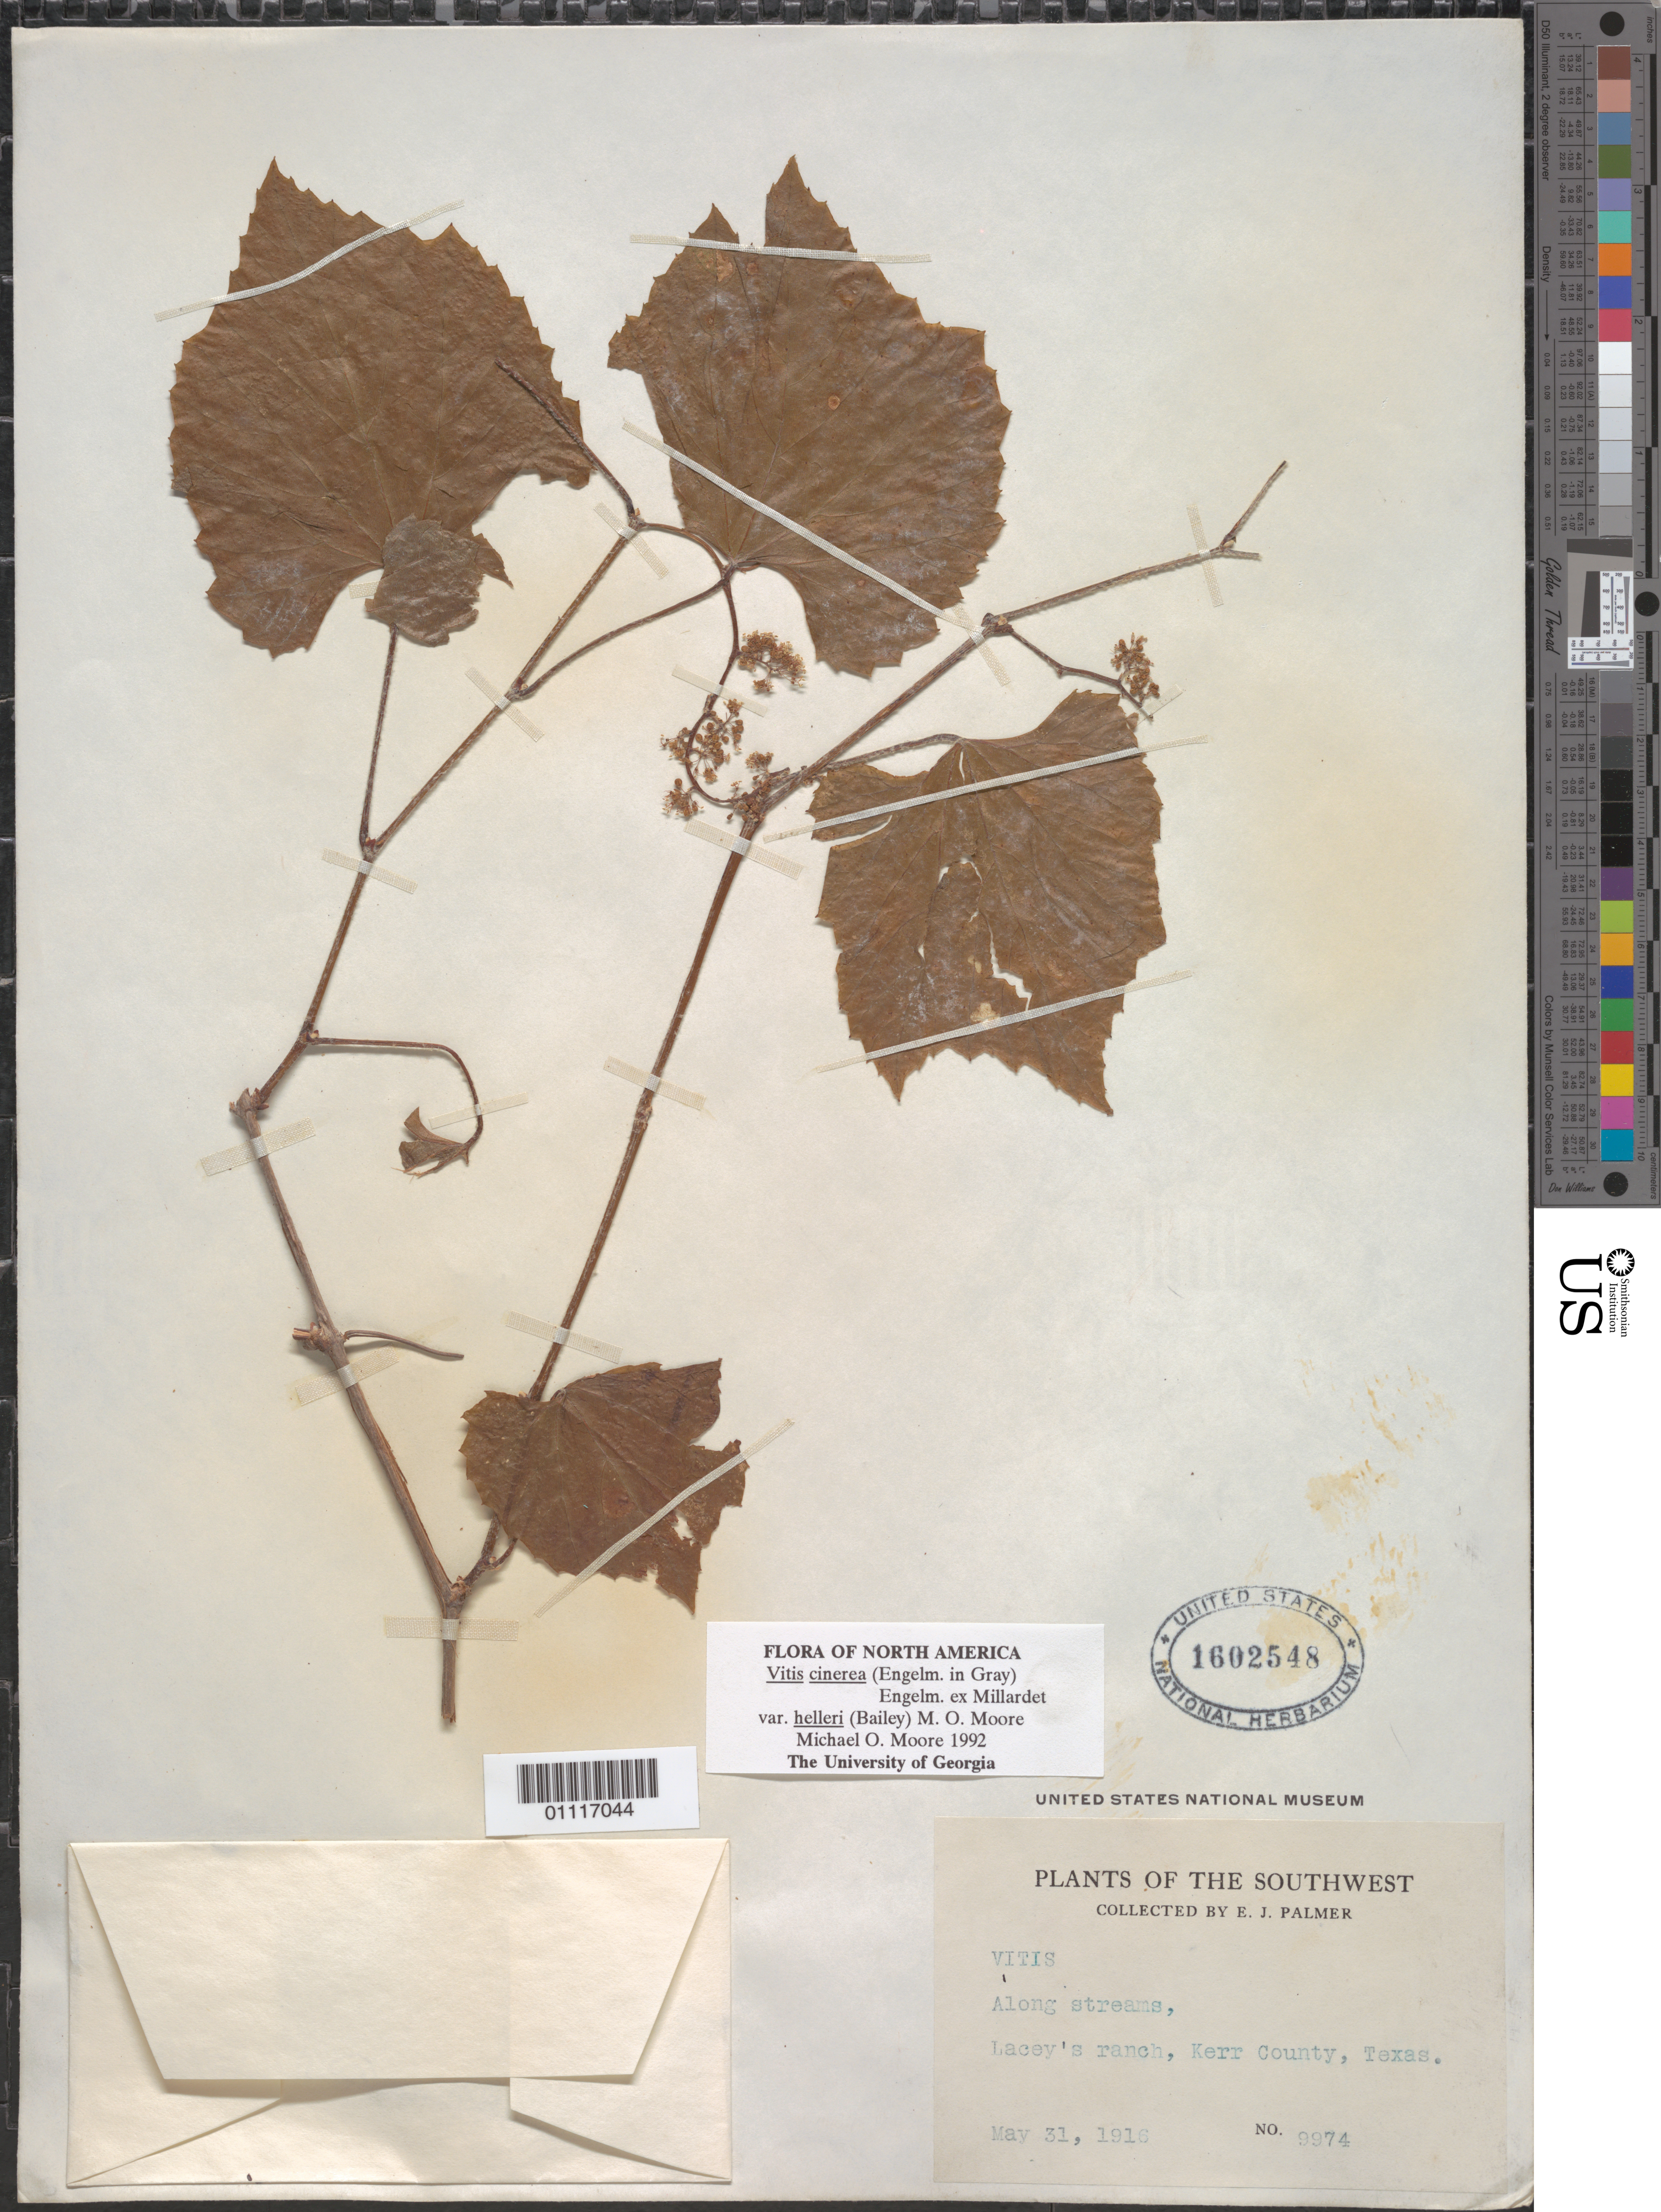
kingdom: Plantae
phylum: Tracheophyta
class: Magnoliopsida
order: Vitales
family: Vitaceae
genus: Vitis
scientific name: Vitis cinerea var. helleri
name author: (L.H. Bailey) M.O. Moore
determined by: Moore, M. O.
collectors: E. J. Palmer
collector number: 9974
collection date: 1916-05-31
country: United States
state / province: Texas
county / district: Kerr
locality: Lacey's ranch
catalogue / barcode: US 1602548